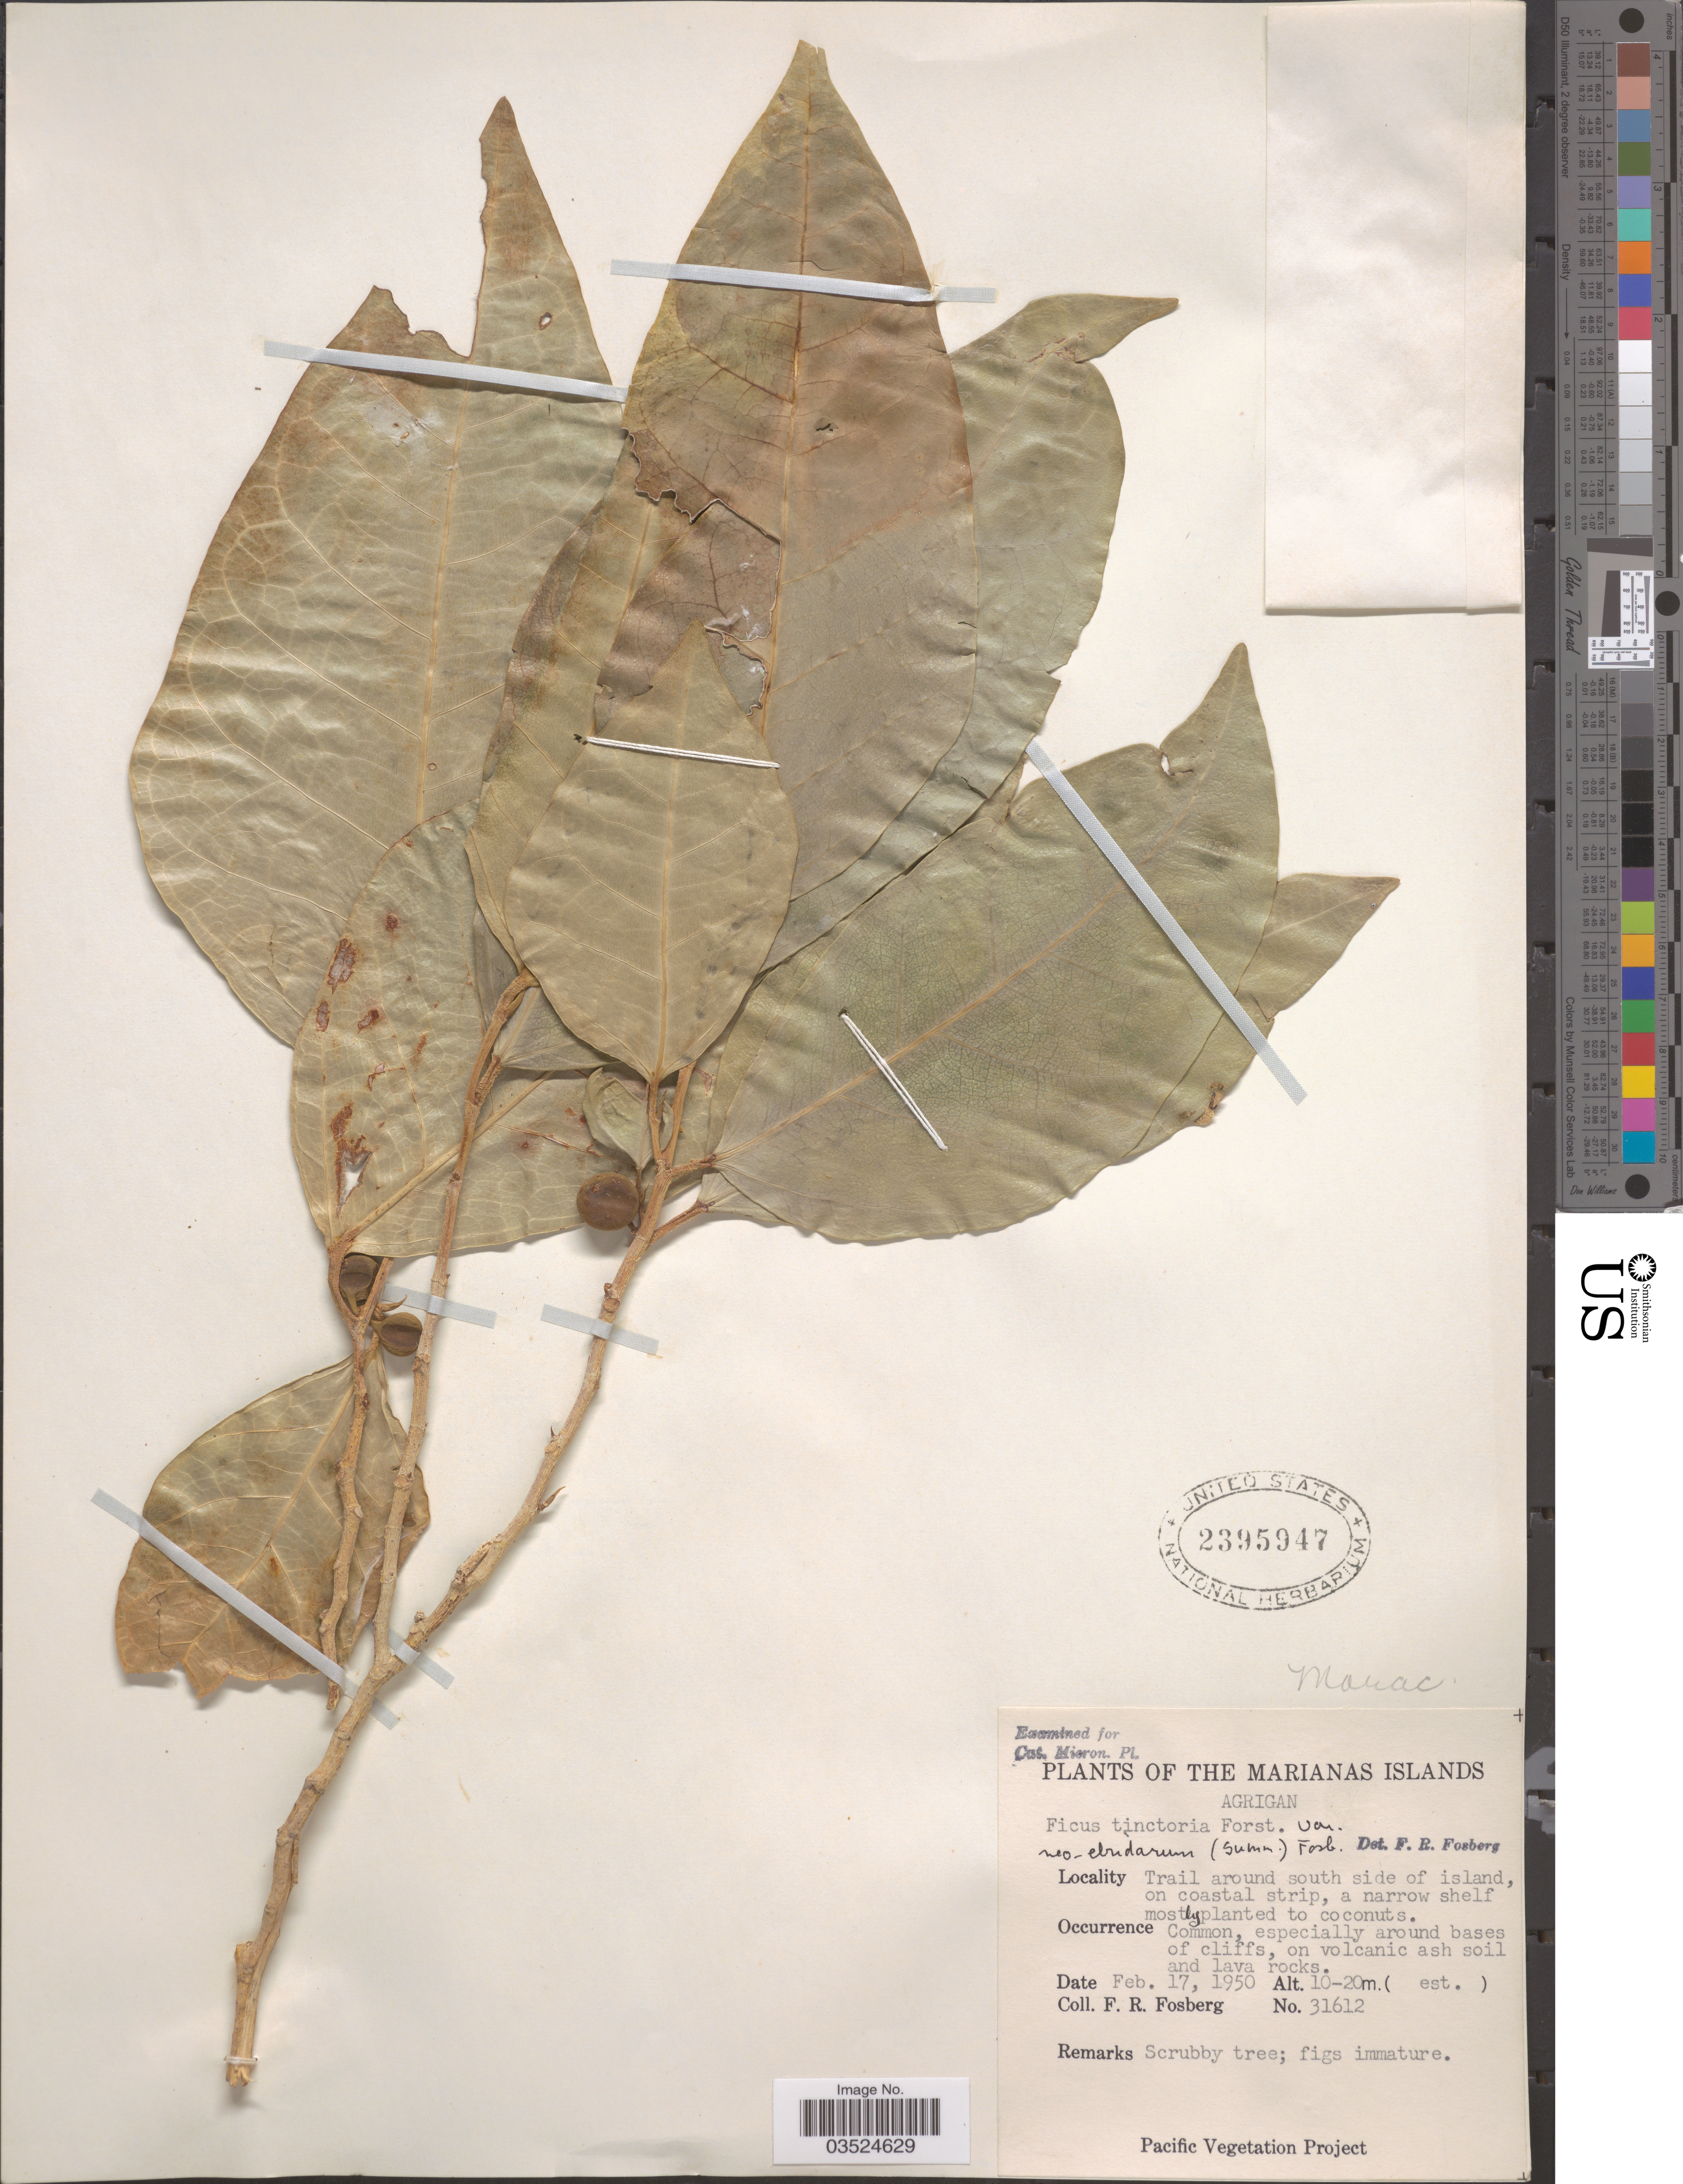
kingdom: Plantae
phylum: Tracheophyta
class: Magnoliopsida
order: Rosales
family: Moraceae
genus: Ficus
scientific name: Ficus tinctoria var. neoebudarum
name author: (Summerh.) Fosberg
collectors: F. R. Fosberg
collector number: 31612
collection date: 1950-02-17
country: Northern Mariana Islands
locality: The Marianas Islands. Agrigan. Trail around south side of island, on coastal strip.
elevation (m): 10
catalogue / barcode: US 2395947